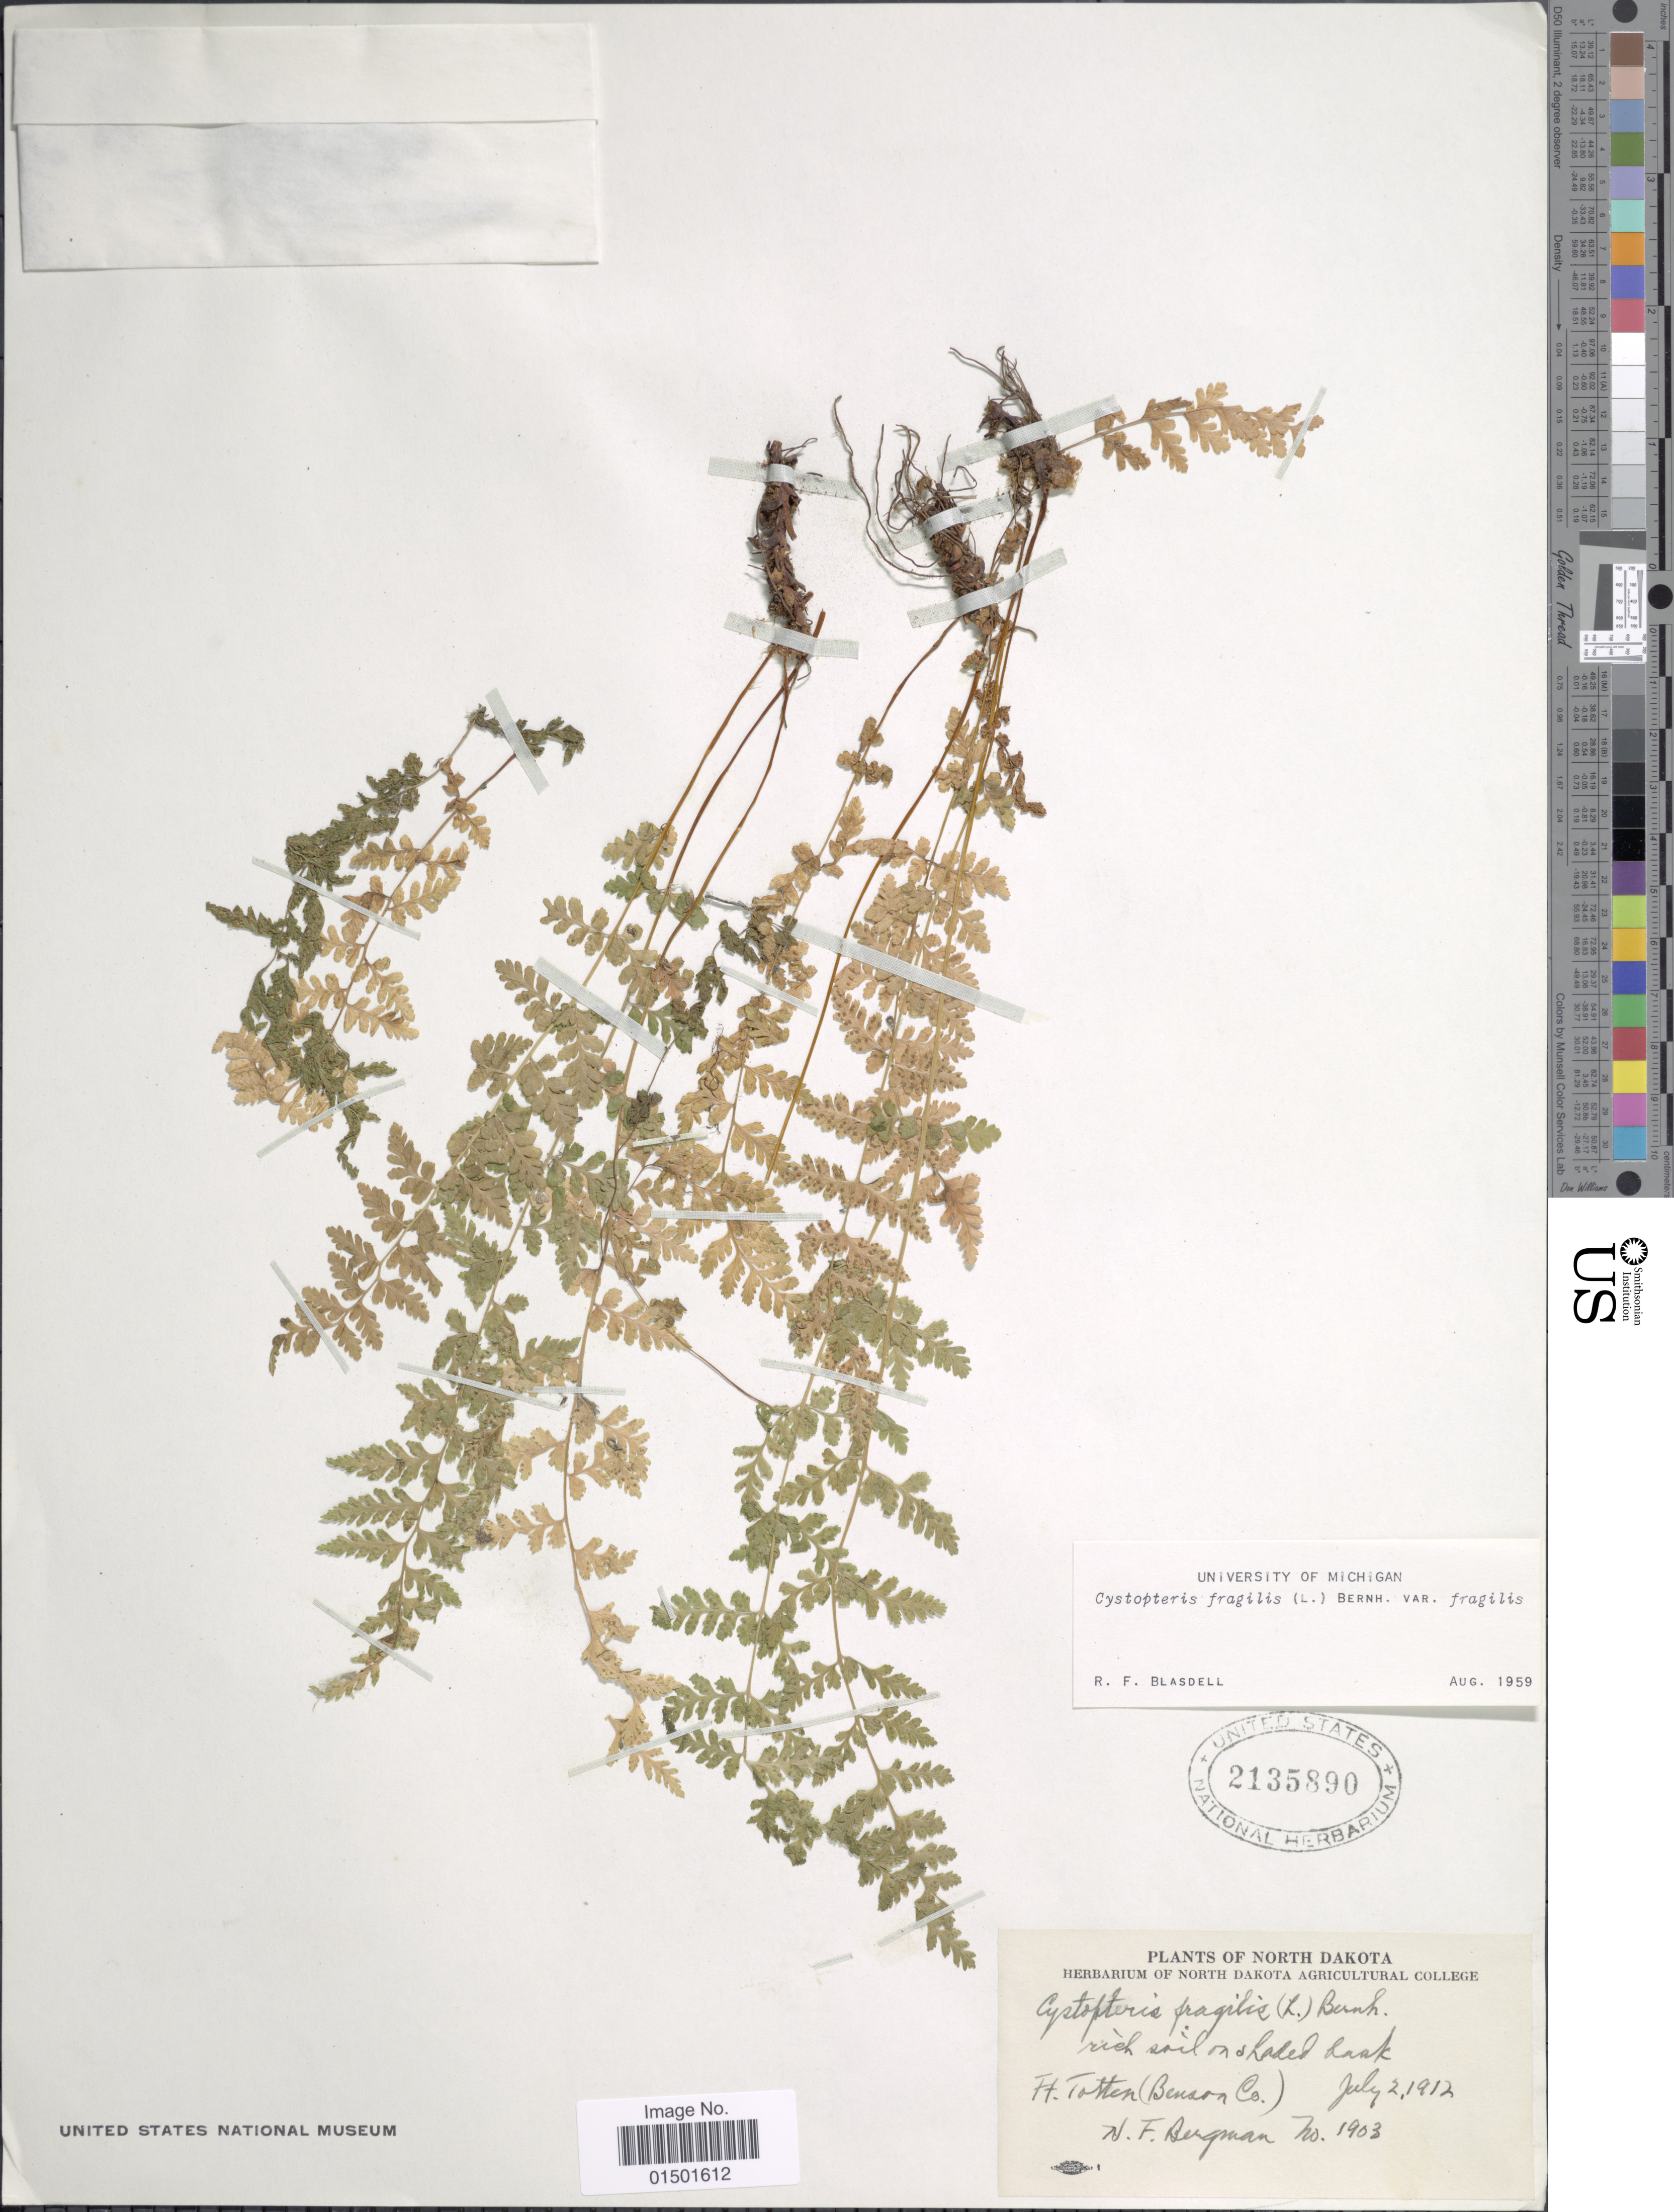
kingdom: Plantae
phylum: Tracheophyta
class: Polypodiopsida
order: Polypodiales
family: Cystopteridaceae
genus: Cystopteris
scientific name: Cystopteris fragilis var. fragilis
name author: (L.) Bernh.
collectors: H. Bergman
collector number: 1903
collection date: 1912-07-02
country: United States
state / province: North Dakota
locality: Ft. Totten (Benson Co.)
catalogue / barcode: US 2135890